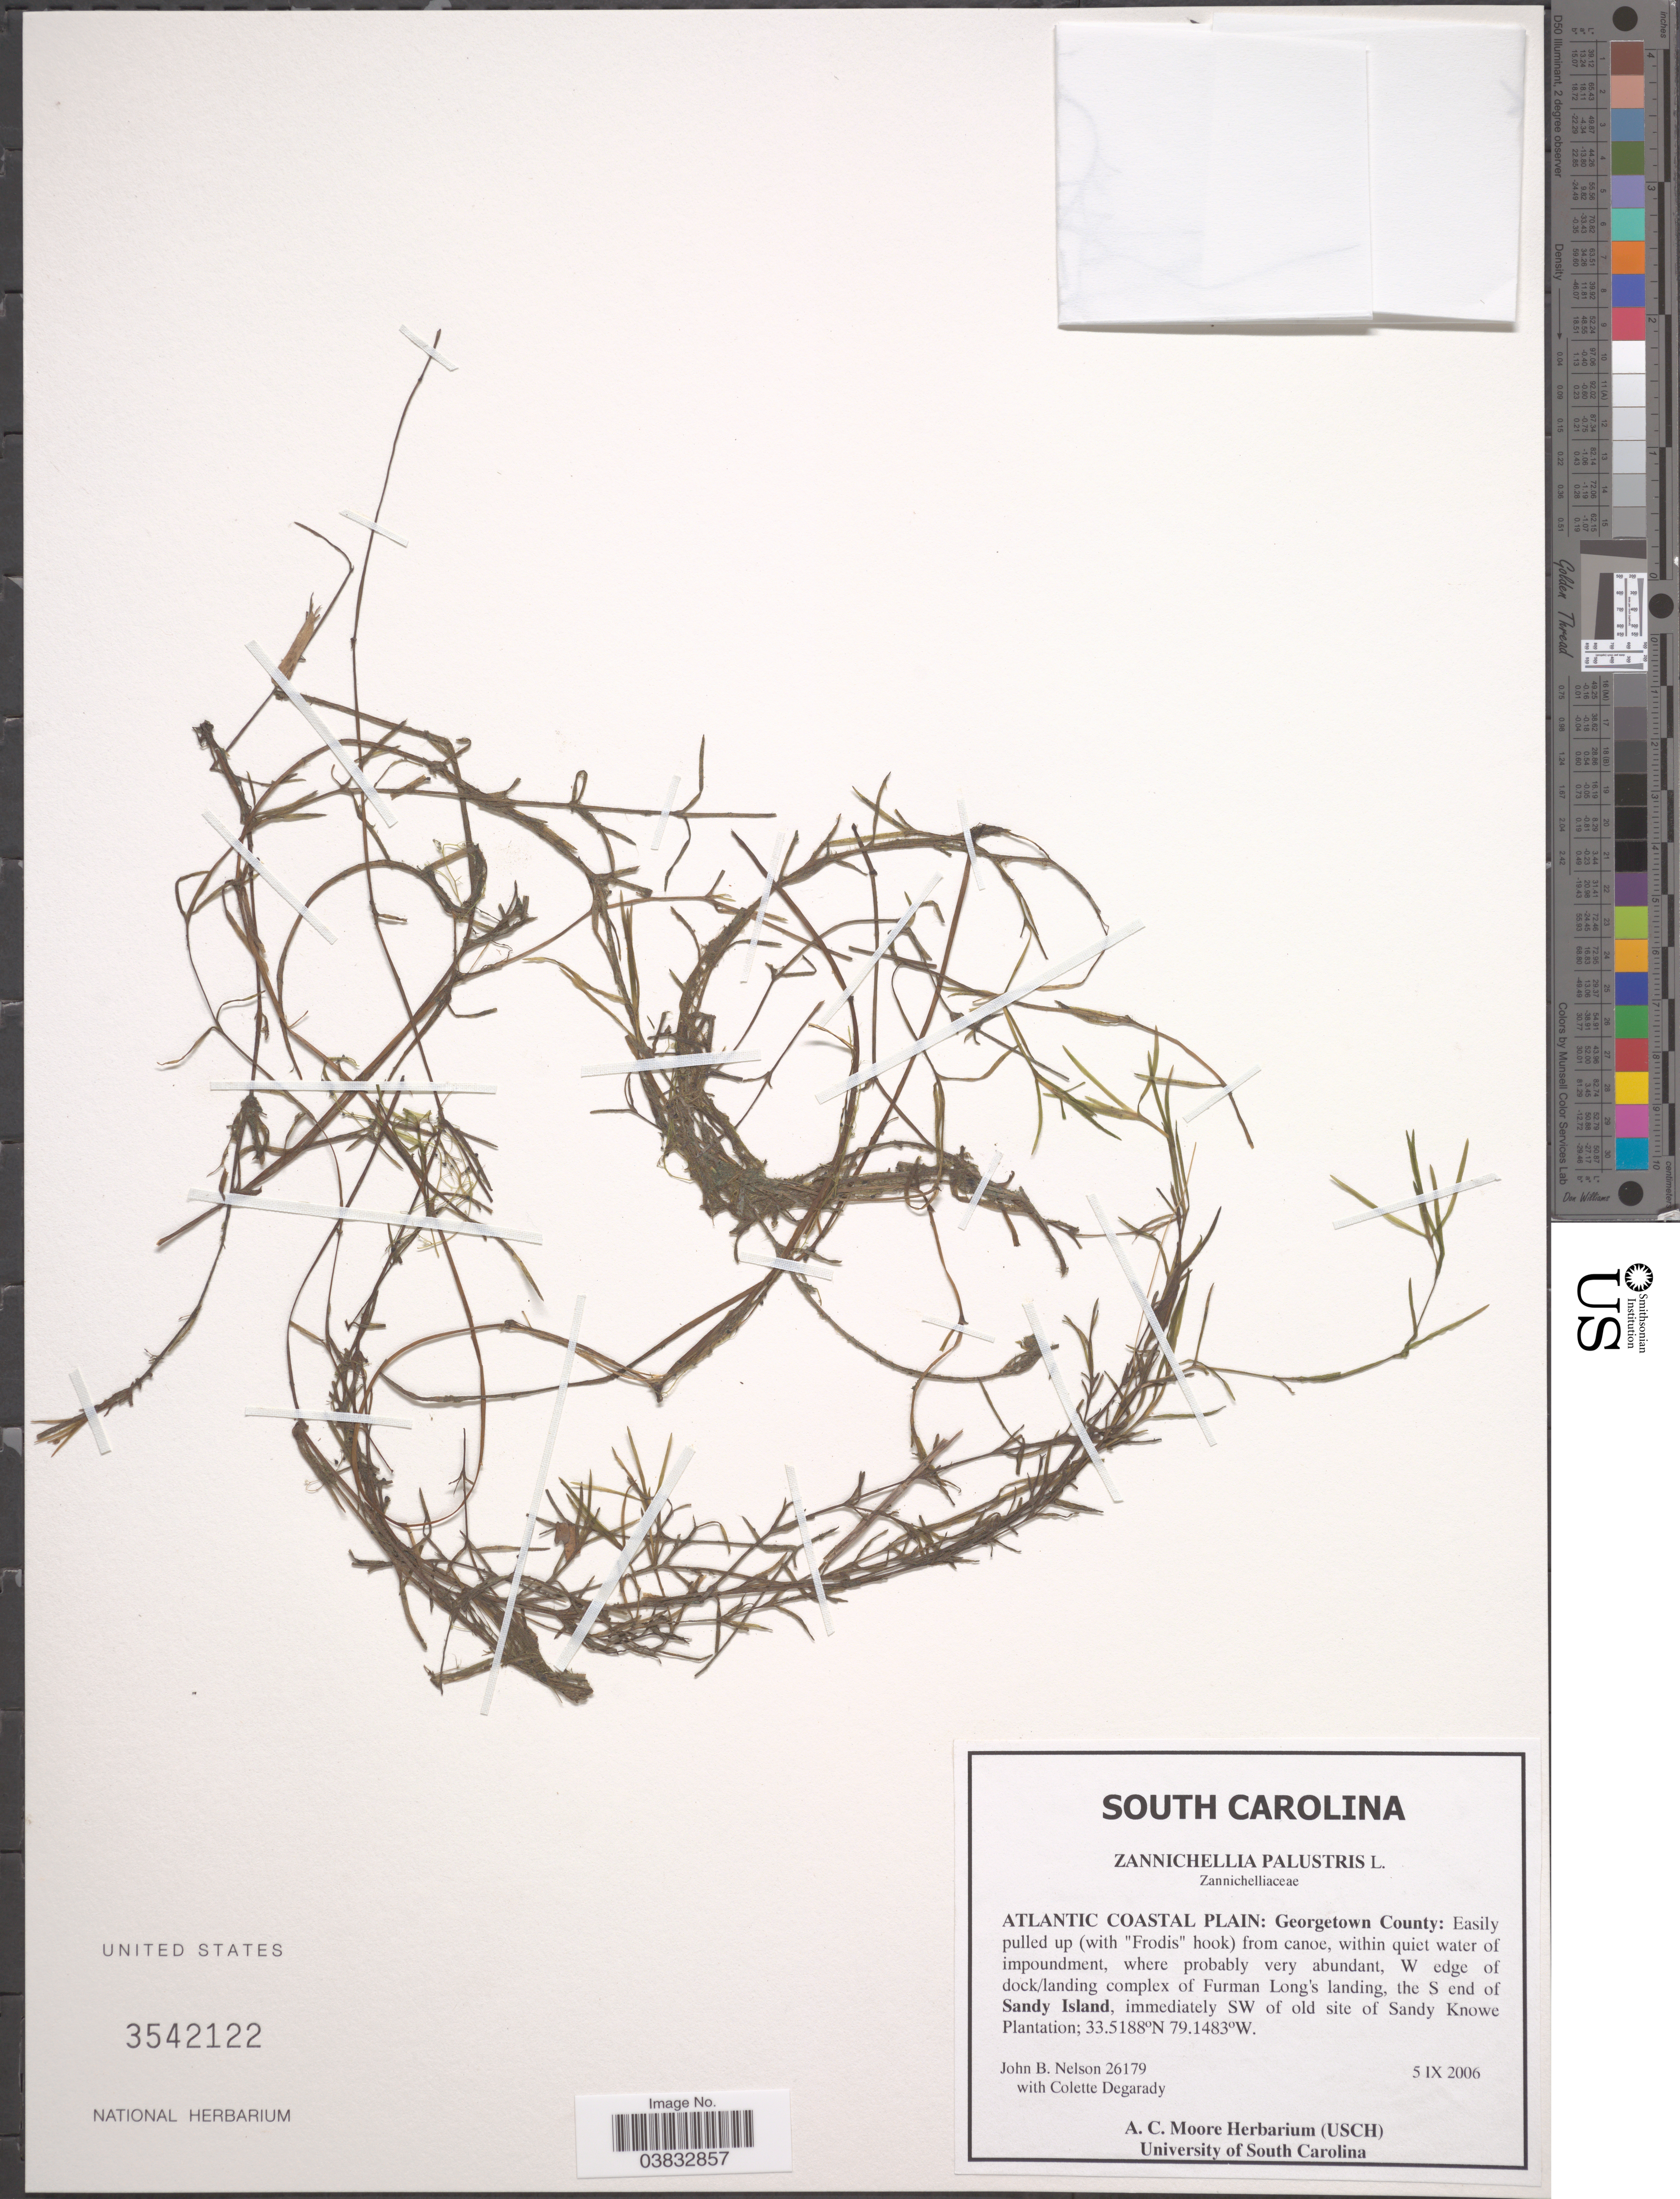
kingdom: Plantae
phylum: Tracheophyta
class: Liliopsida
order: Alismatales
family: Potamogetonaceae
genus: Zannichellia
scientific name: Zannichellia palustris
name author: L.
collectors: J. B. Nelson & C. DeGarady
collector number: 26179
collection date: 2006-04-05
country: United States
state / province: South Carolina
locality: Atlantic Coastal Plain: Georgetown County: W edge of dock/landing complex of Furman Long's landing, the S end of Sandy Island, immediately SW of old site of Sandy Knowe Plantation.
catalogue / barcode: US 3542122